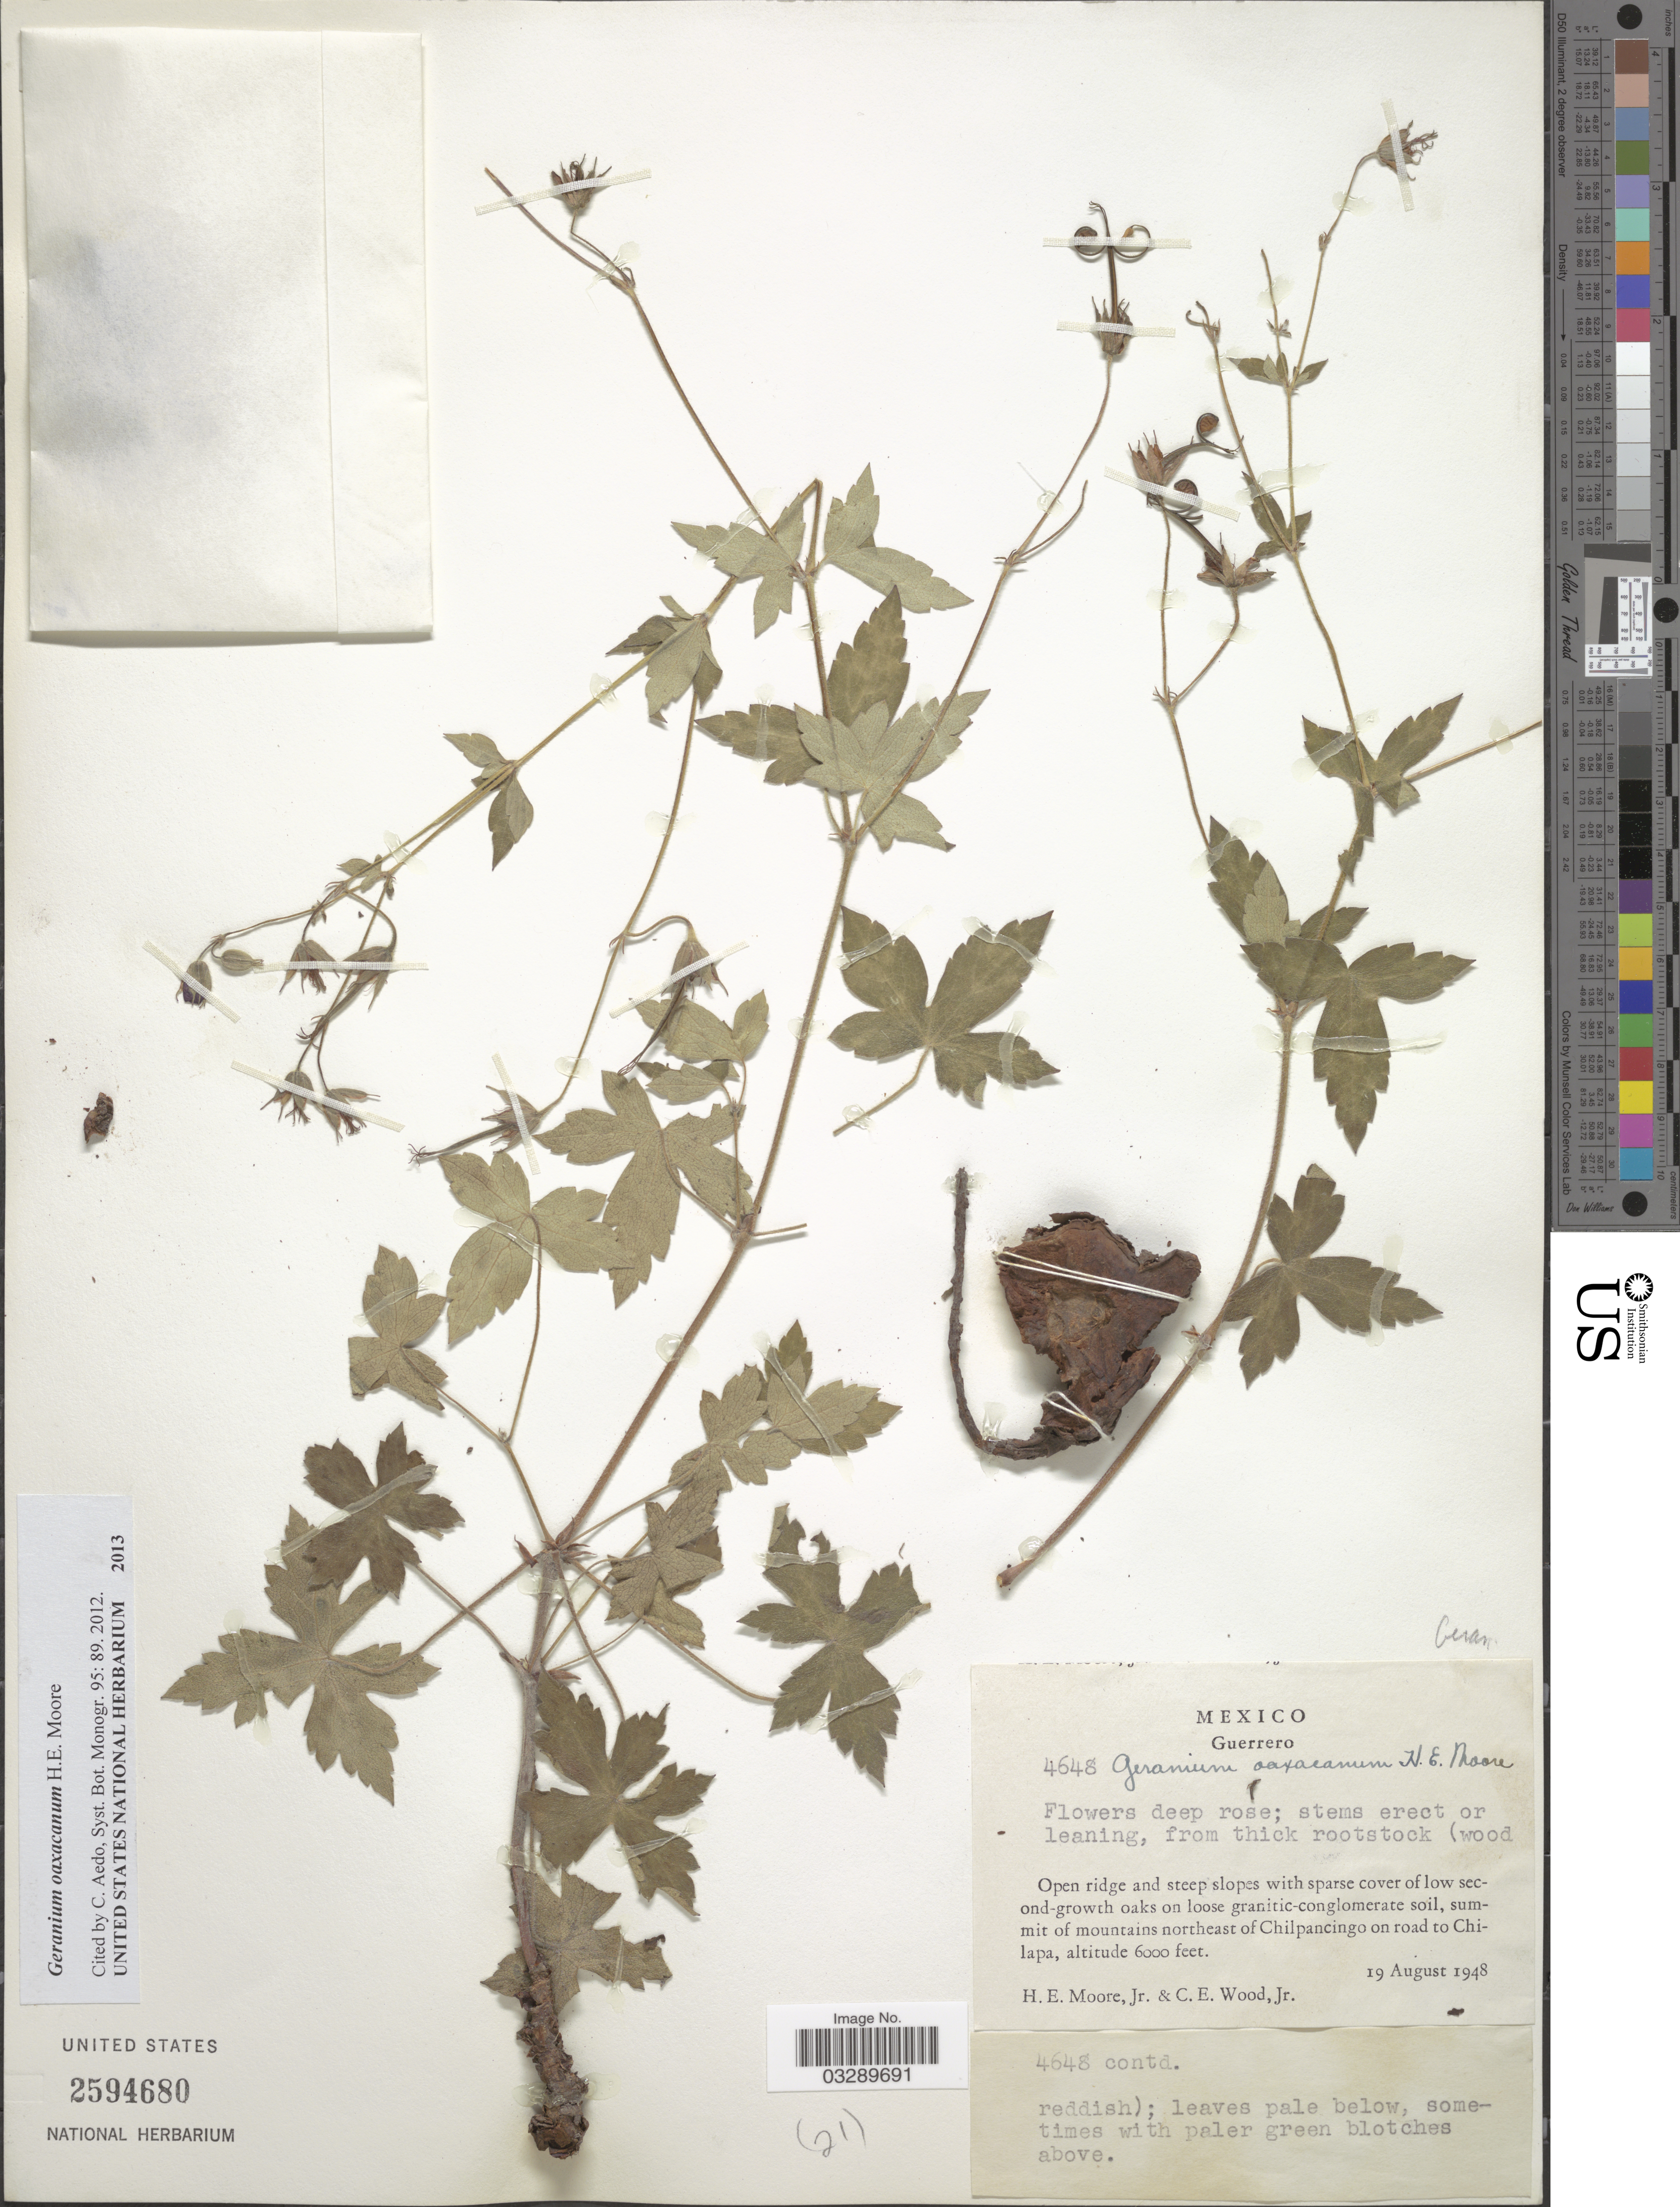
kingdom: Plantae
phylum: Tracheophyta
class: Magnoliopsida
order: Geraniales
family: Geraniaceae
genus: Geranium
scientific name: Geranium oaxacanum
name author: H.E. Moore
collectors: H. Moore & C. Wood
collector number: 4648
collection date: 1948-08-19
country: Mexico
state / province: Guerrero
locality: Summit of mountains northeast of Chilpancingo on road to Chilapa.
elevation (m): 1829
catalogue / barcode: US 2594680